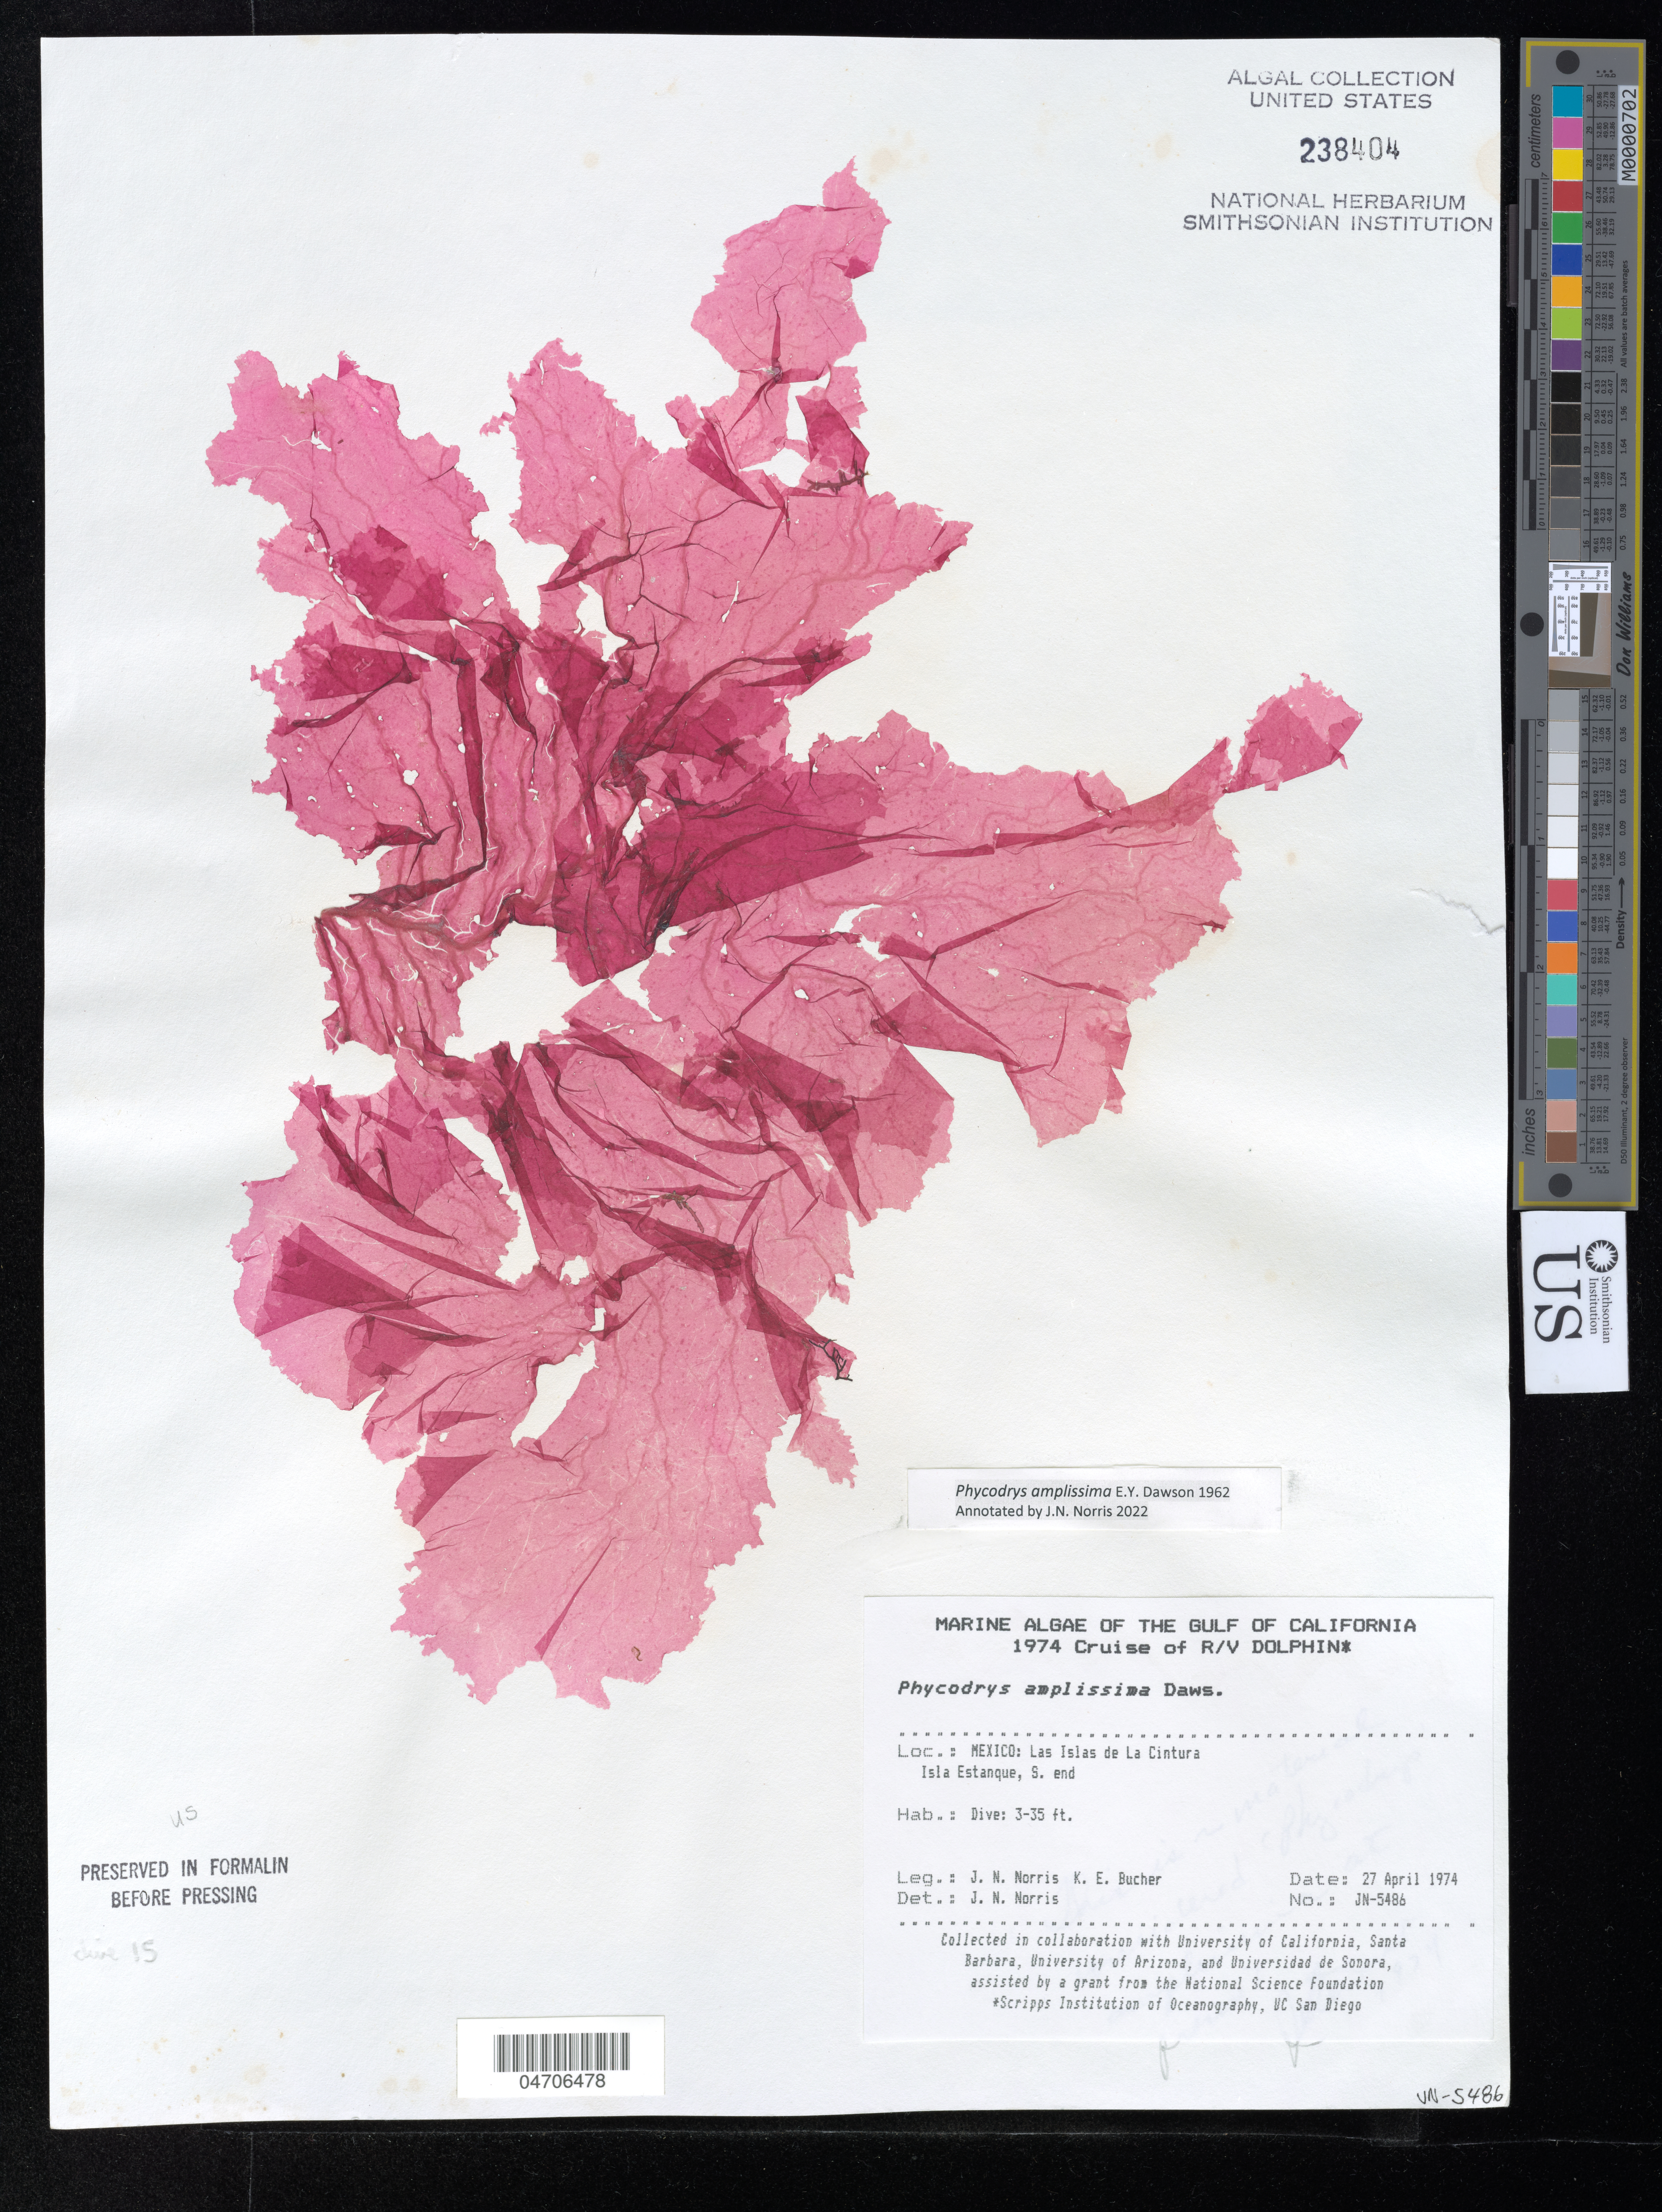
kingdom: Plantae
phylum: Rhodophyta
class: Florideophyceae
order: Ceramiales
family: Delesseriaceae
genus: Phycodrys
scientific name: Phycodrys amplissima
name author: E.Y. Dawson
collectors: J. Norris & K. E. Bucher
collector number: JN-5486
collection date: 1974-04-27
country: Mexico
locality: The Gulf of California. 1974 Cruise of R/V Dolphin (Scripps Institution of Oceanography). Las Islas de la Cintura. Isla Estanque, S. end.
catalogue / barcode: US 238404